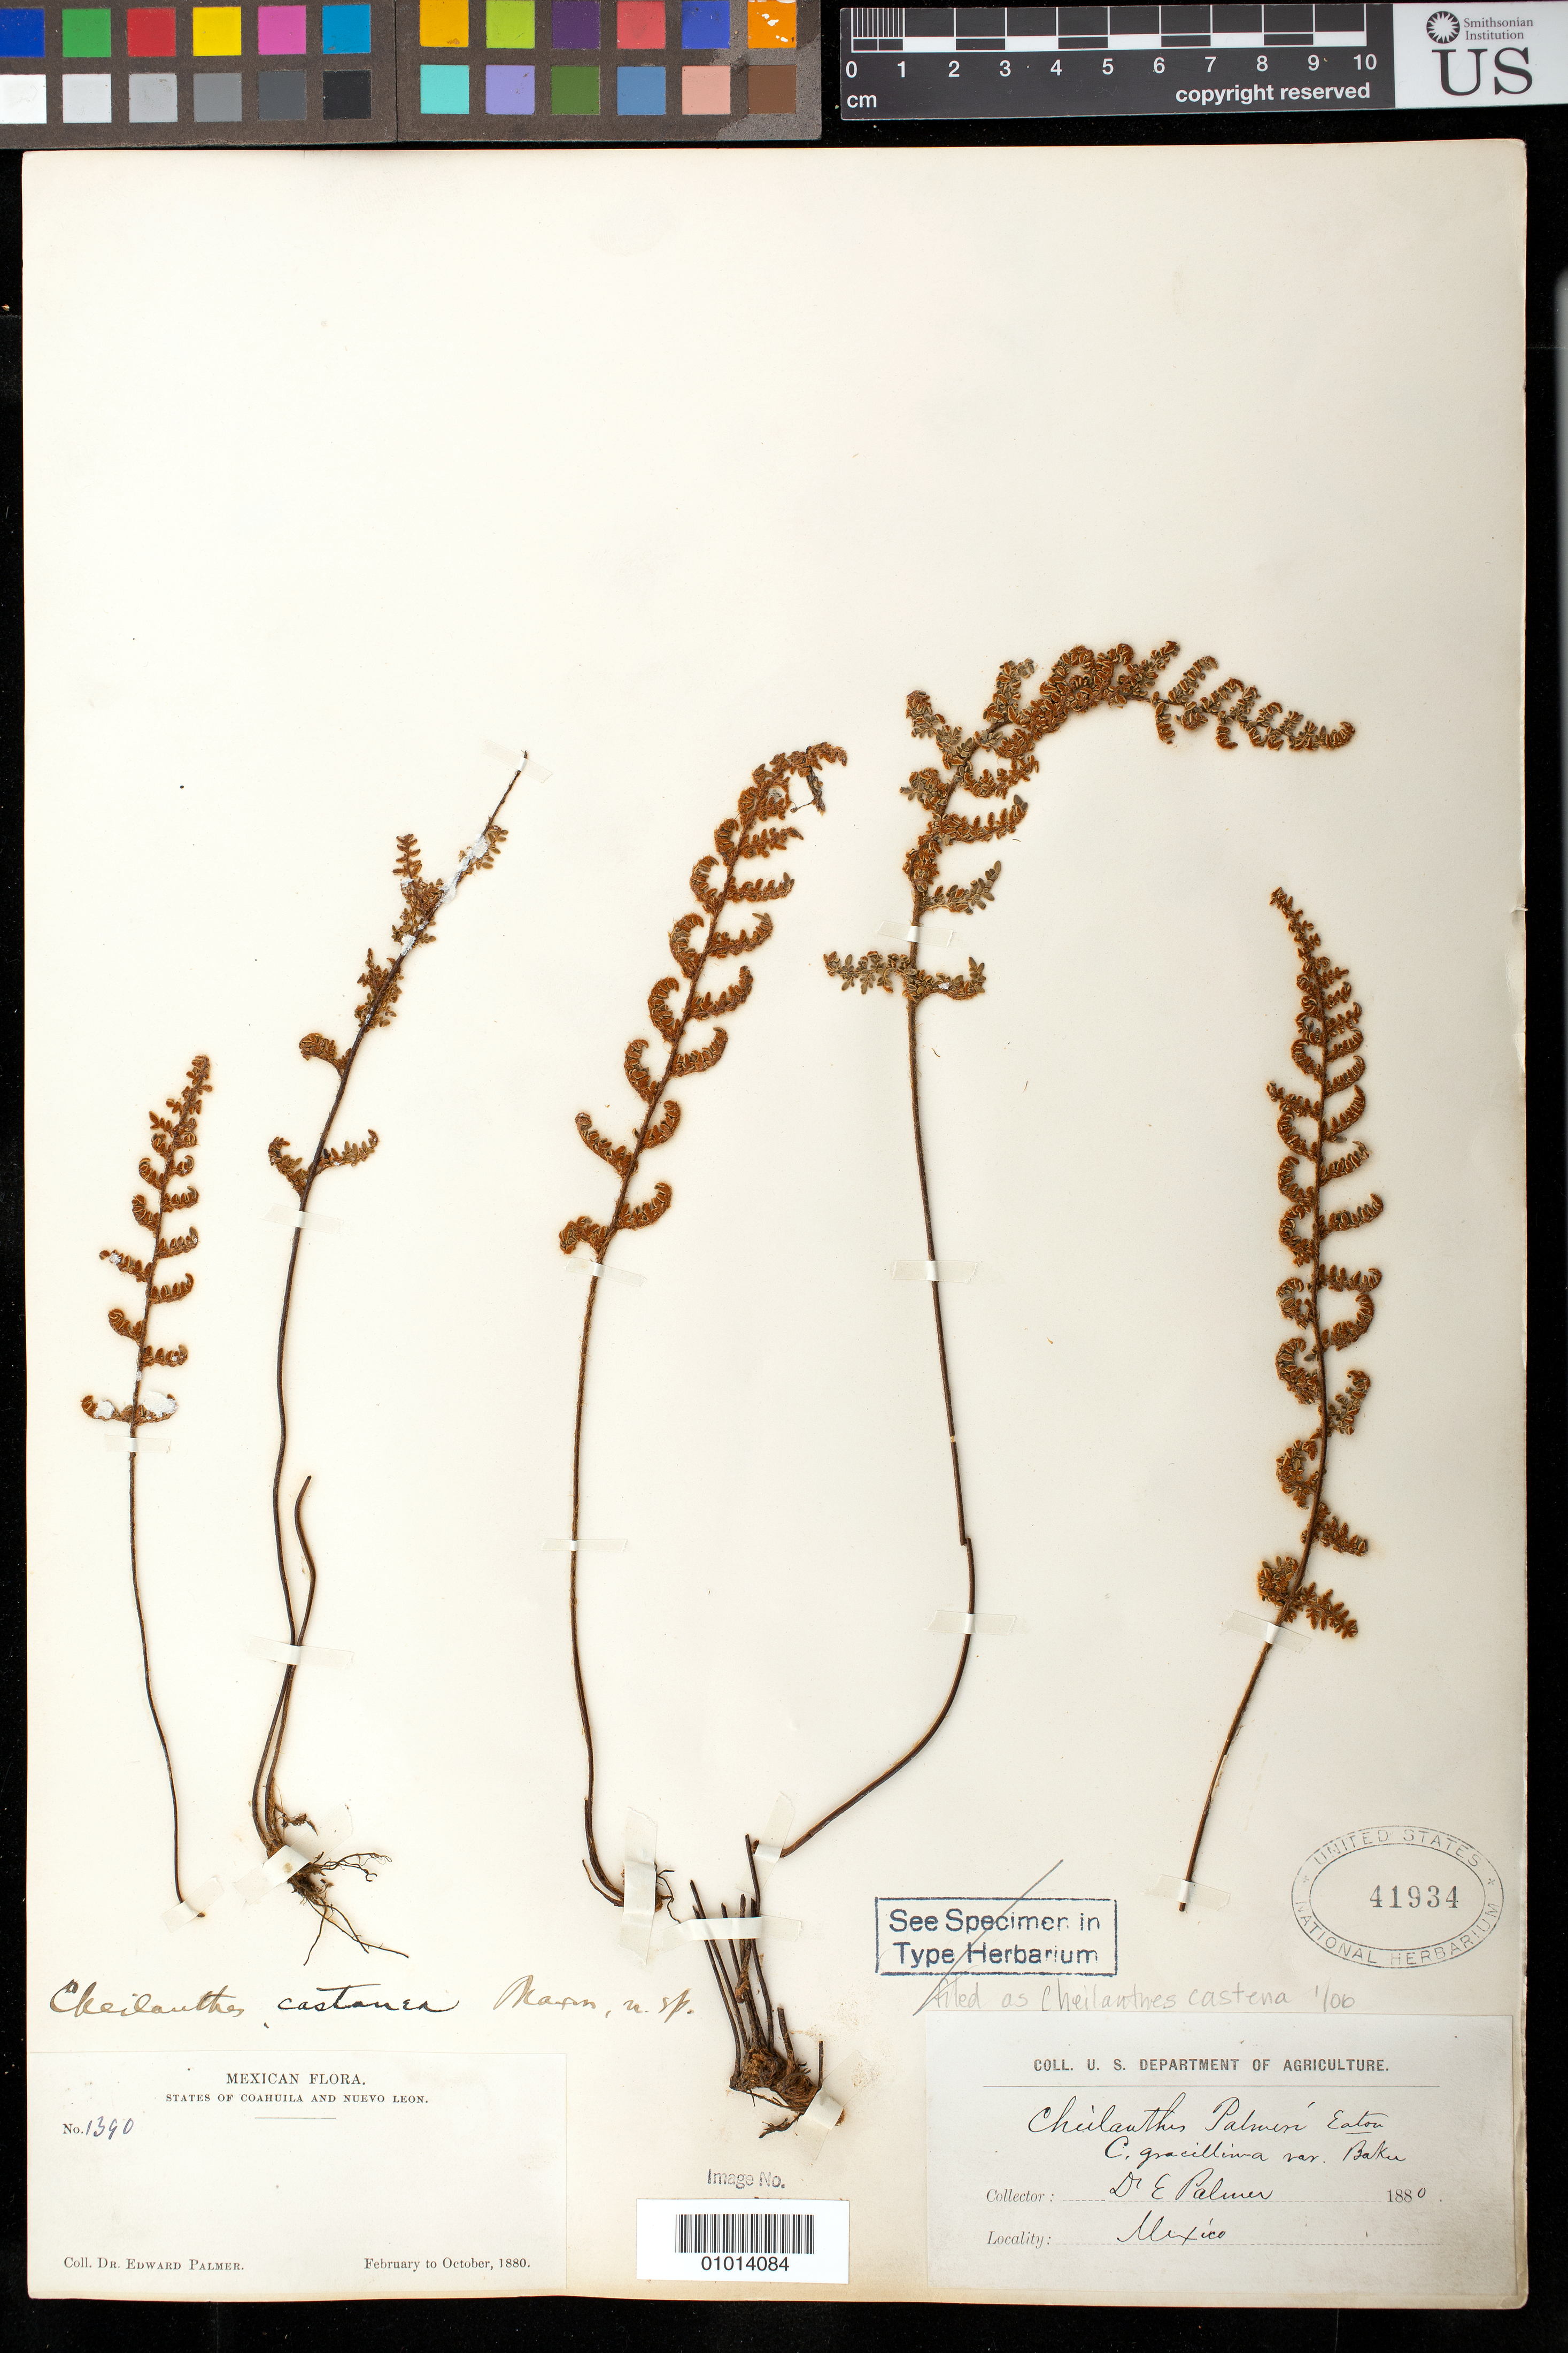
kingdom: Plantae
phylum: Tracheophyta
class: Polypodiopsida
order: Polypodiales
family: Pteridaceae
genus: Cheilanthes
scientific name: Cheilanthes castanea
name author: Maxon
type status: Isotype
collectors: E. Palmer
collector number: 1390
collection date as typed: Feb 1880 to -- Oct 1880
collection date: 1880-02/1880-10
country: Mexico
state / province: Coahuila / Nuevo León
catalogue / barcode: US 41934